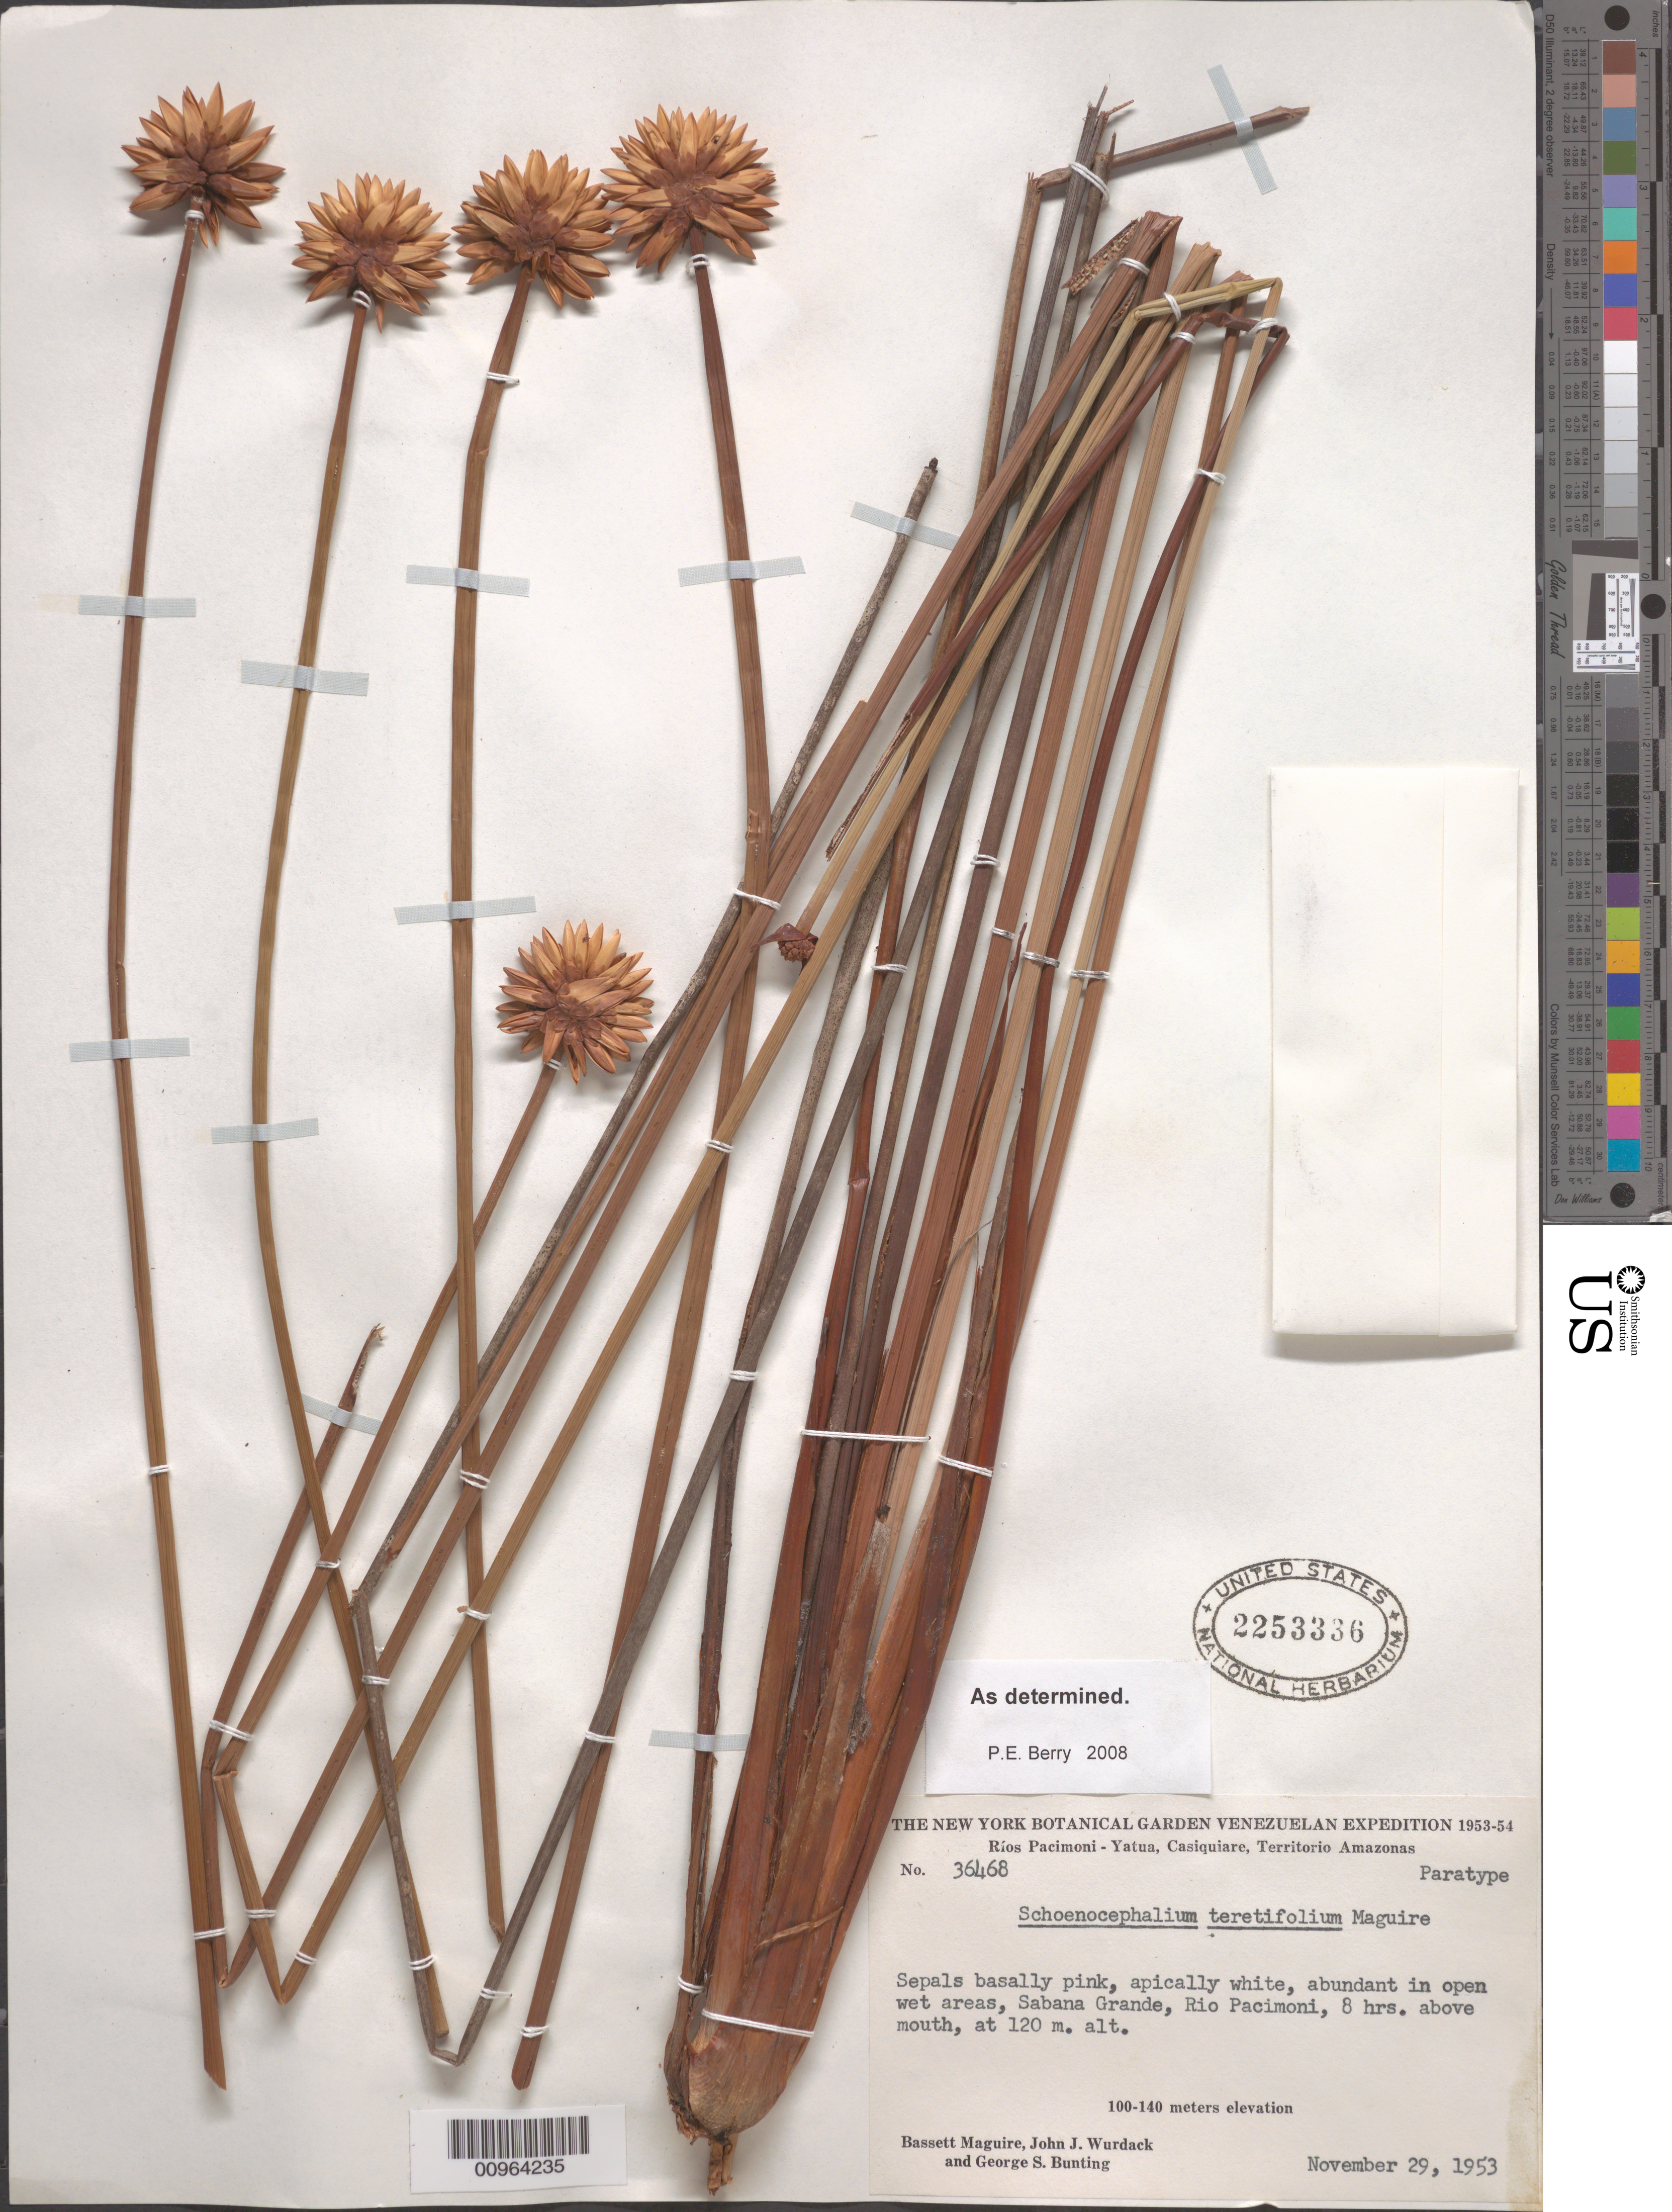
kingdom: Plantae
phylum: Tracheophyta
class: Liliopsida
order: Poales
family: Rapateaceae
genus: Schoenocephalium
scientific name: Schoenocephalium teretifolium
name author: Maguire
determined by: Berry, P. E., (WIS), University of Wisconsin - Madison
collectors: B. Maguire, J. J. Wurdack & G. S. Bunting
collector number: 36468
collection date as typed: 29-Nov-53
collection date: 1953-11-29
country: Venezuela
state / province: Amazonas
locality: Río Yatua, Ríos Pacimoni - Yatua, Casiquiare; 8 hours above mouth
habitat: Open wet areas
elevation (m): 120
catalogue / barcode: US 2253336